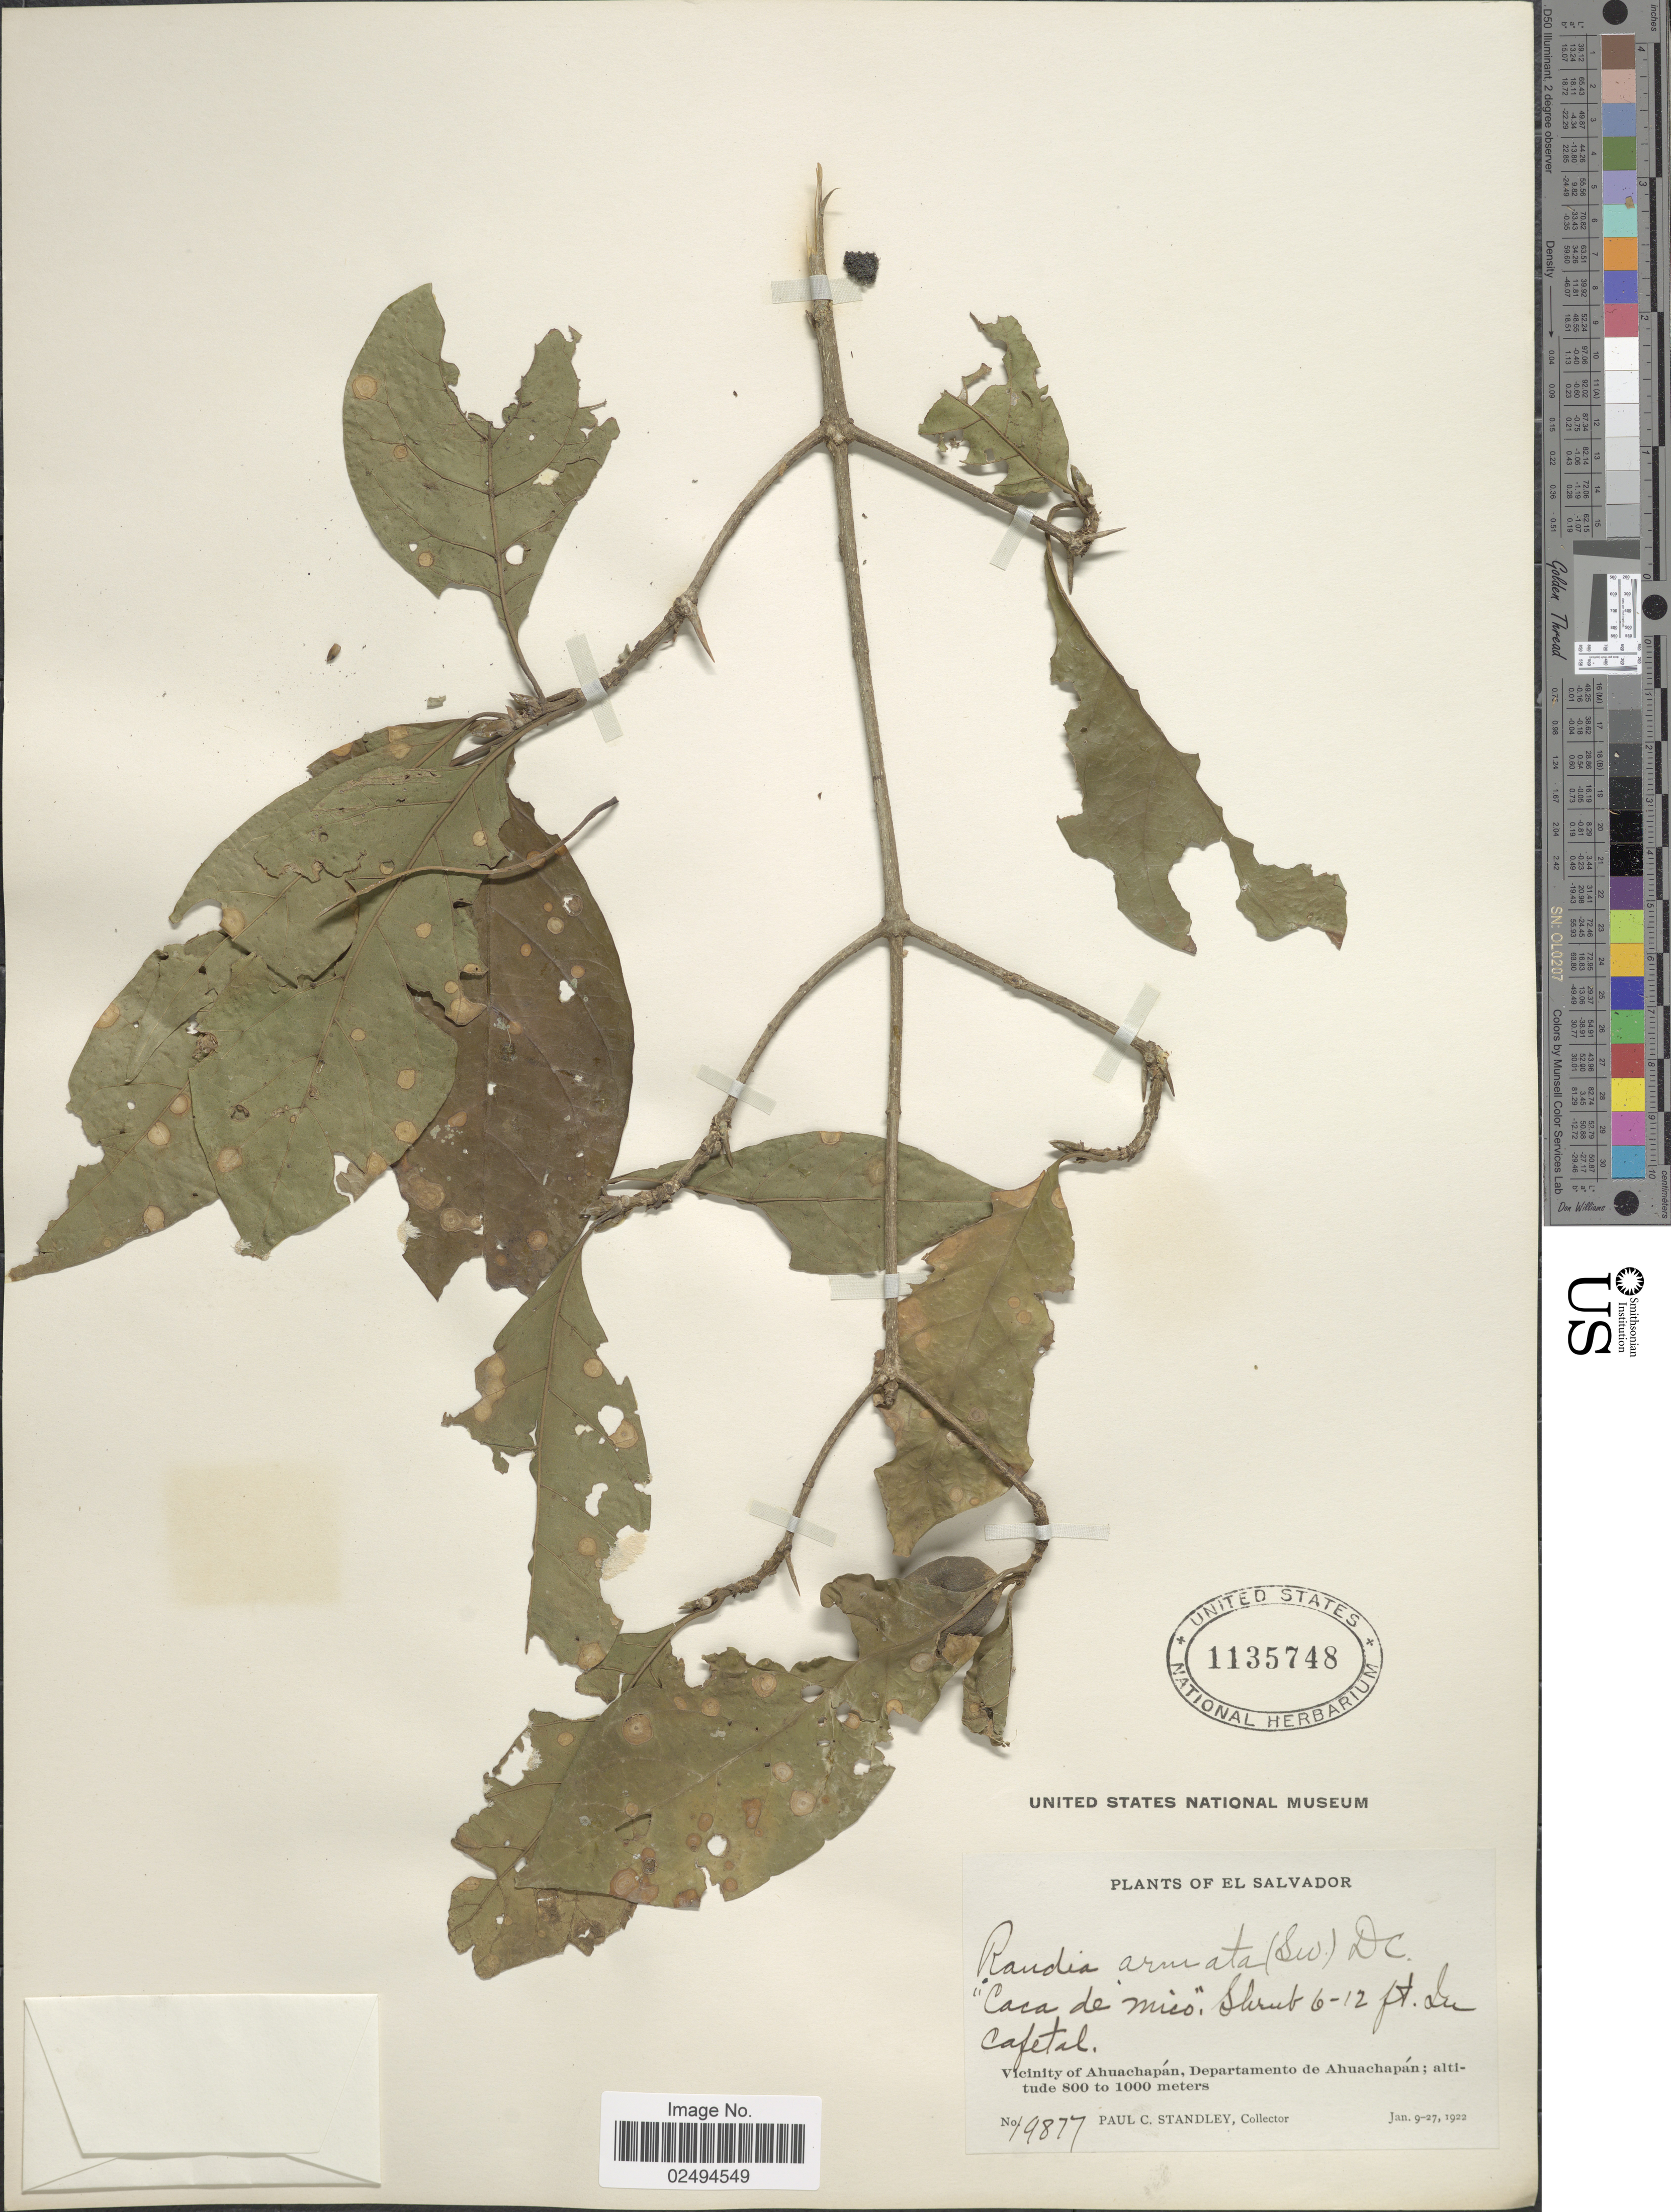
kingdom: Plantae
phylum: Tracheophyta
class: Magnoliopsida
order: Gentianales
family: Rubiaceae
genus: Randia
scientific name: Randia armata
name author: (Sw.) DC.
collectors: P. C. Standley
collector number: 19877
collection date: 1922-01-09/1922-01-27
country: El Salvador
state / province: Ahuachapan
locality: Vicinity of Ahuachapan, Departamento de Ahuachapan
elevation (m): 800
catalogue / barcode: US 1135748